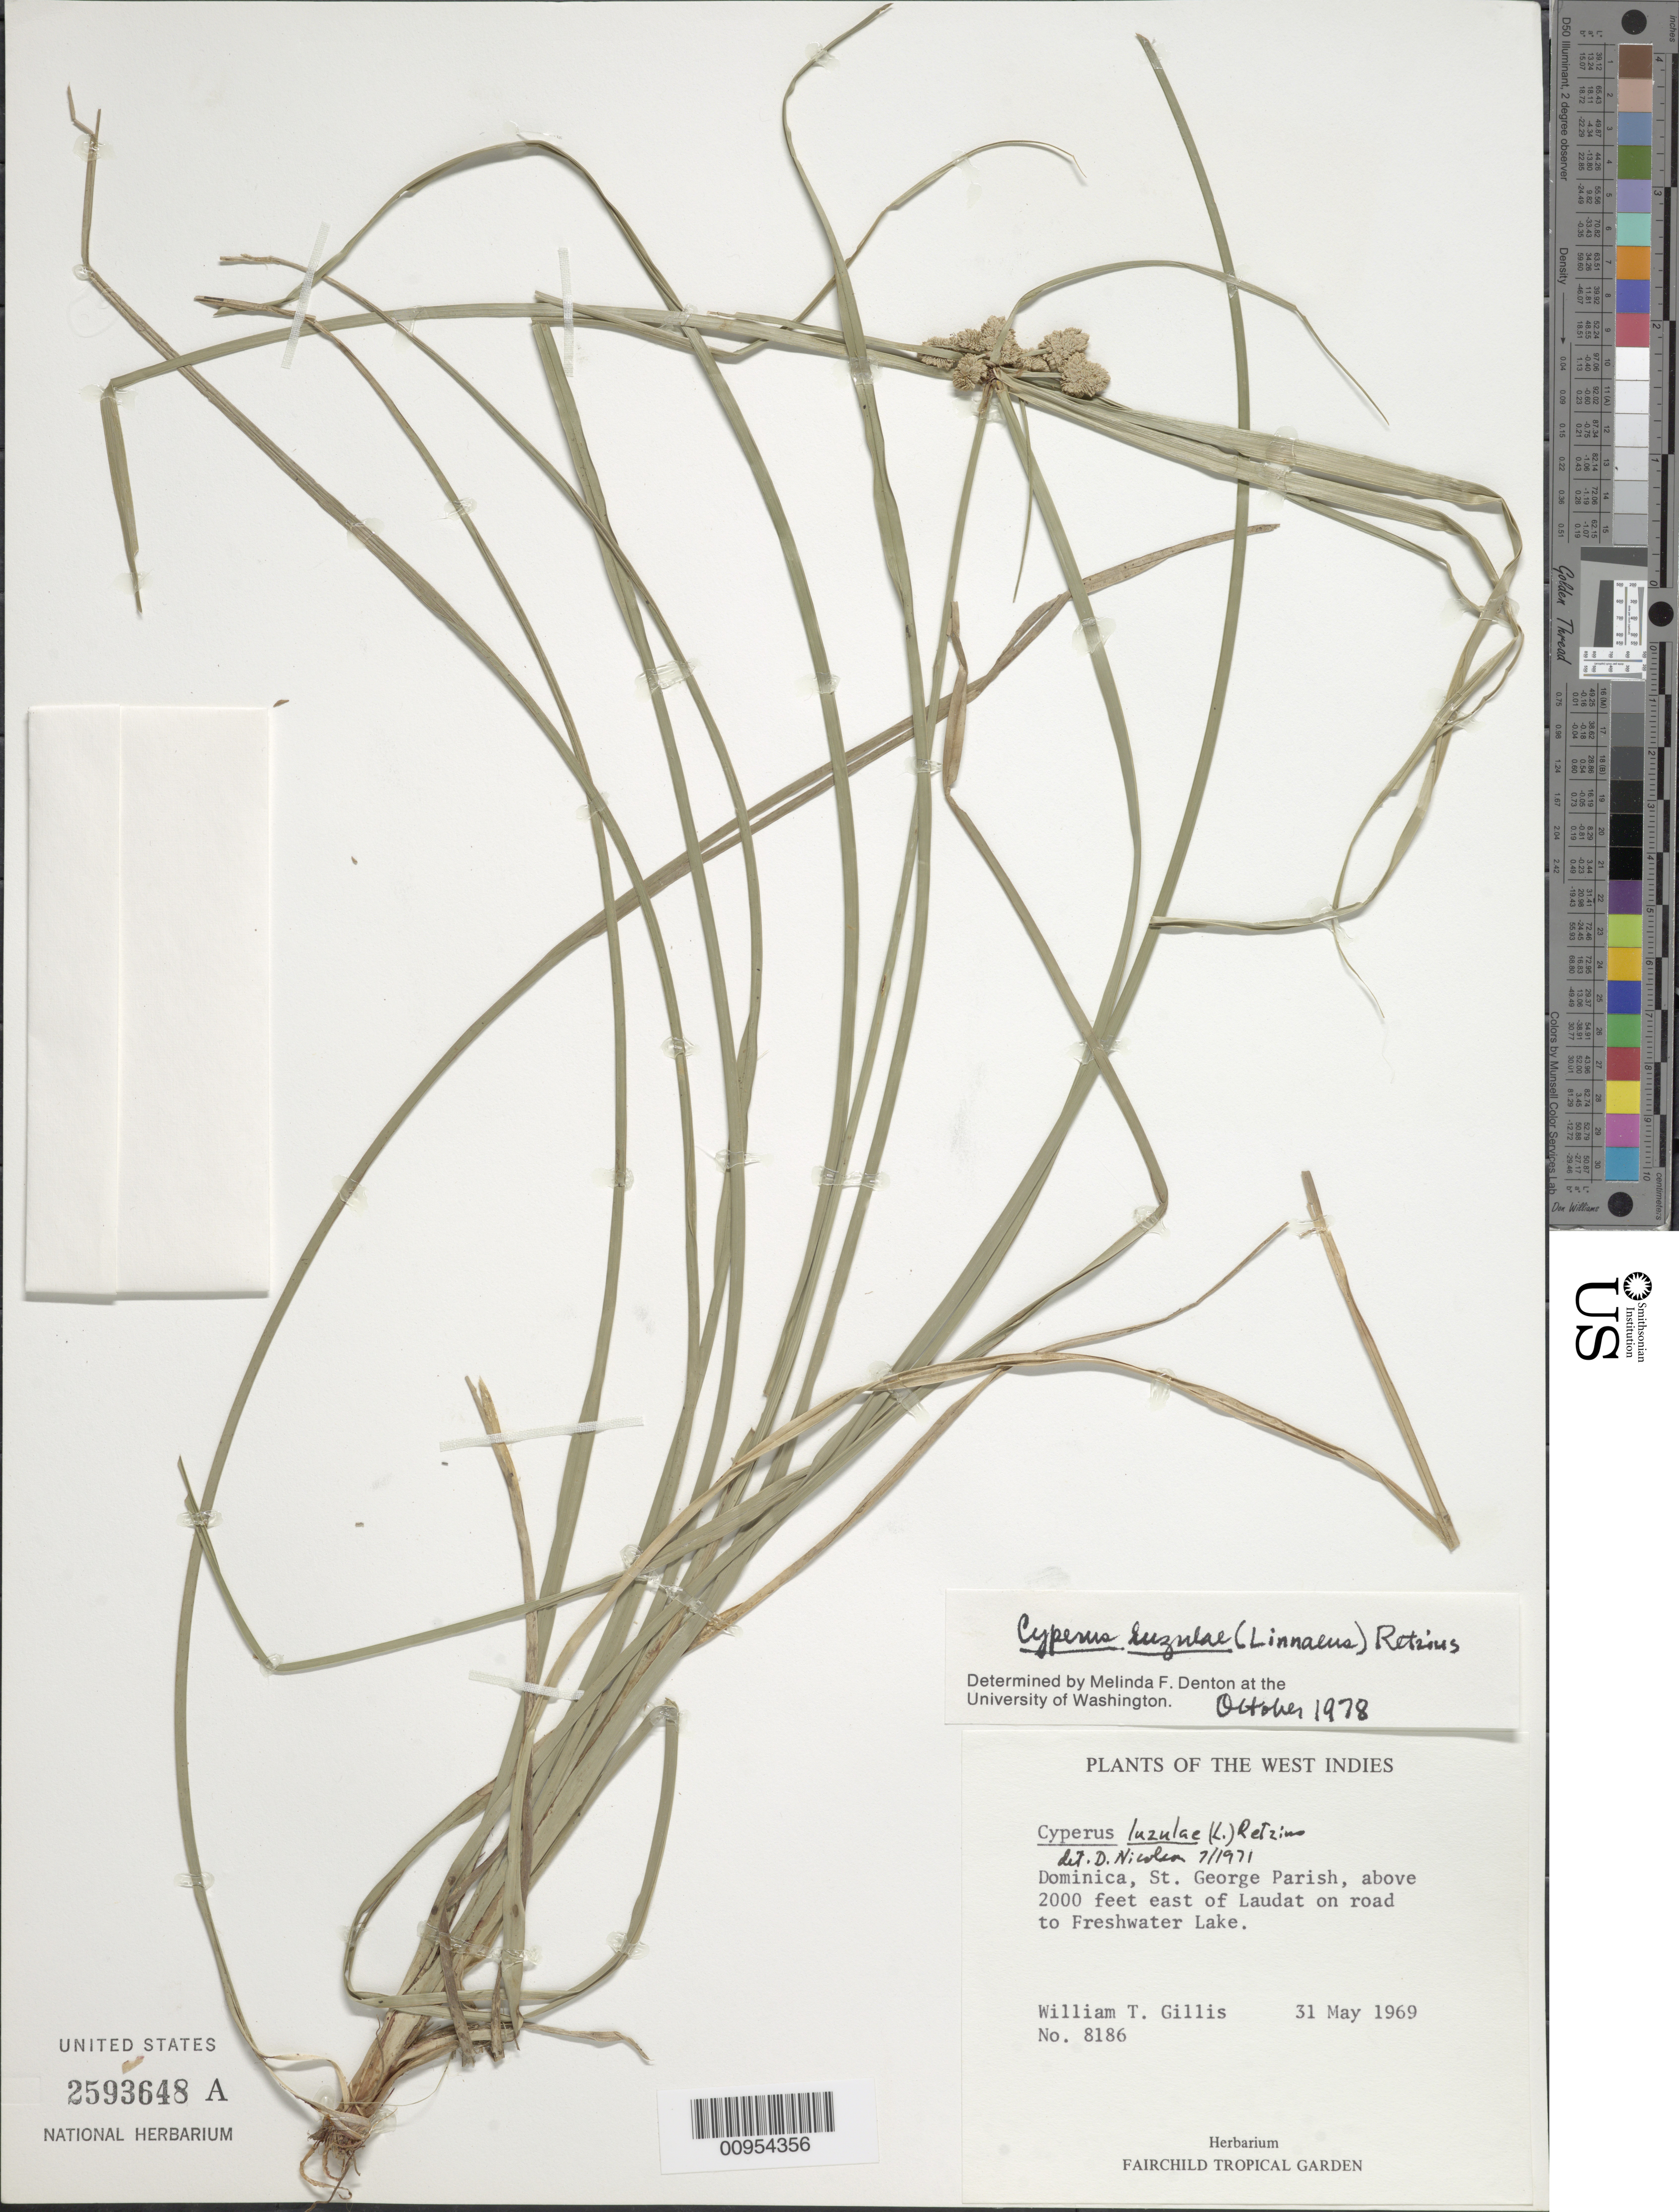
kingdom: Plantae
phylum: Tracheophyta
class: Liliopsida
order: Poales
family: Cyperaceae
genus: Cyperus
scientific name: Cyperus luzulae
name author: (L.) Rottb. ex Retz.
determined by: Denton, M. F.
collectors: W. T. Gillis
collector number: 8186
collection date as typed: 31 May 1969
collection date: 1969-05-31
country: Dominica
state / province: St. George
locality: E of Laudat on road to Freshwater Lake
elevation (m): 610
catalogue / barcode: US 2593648